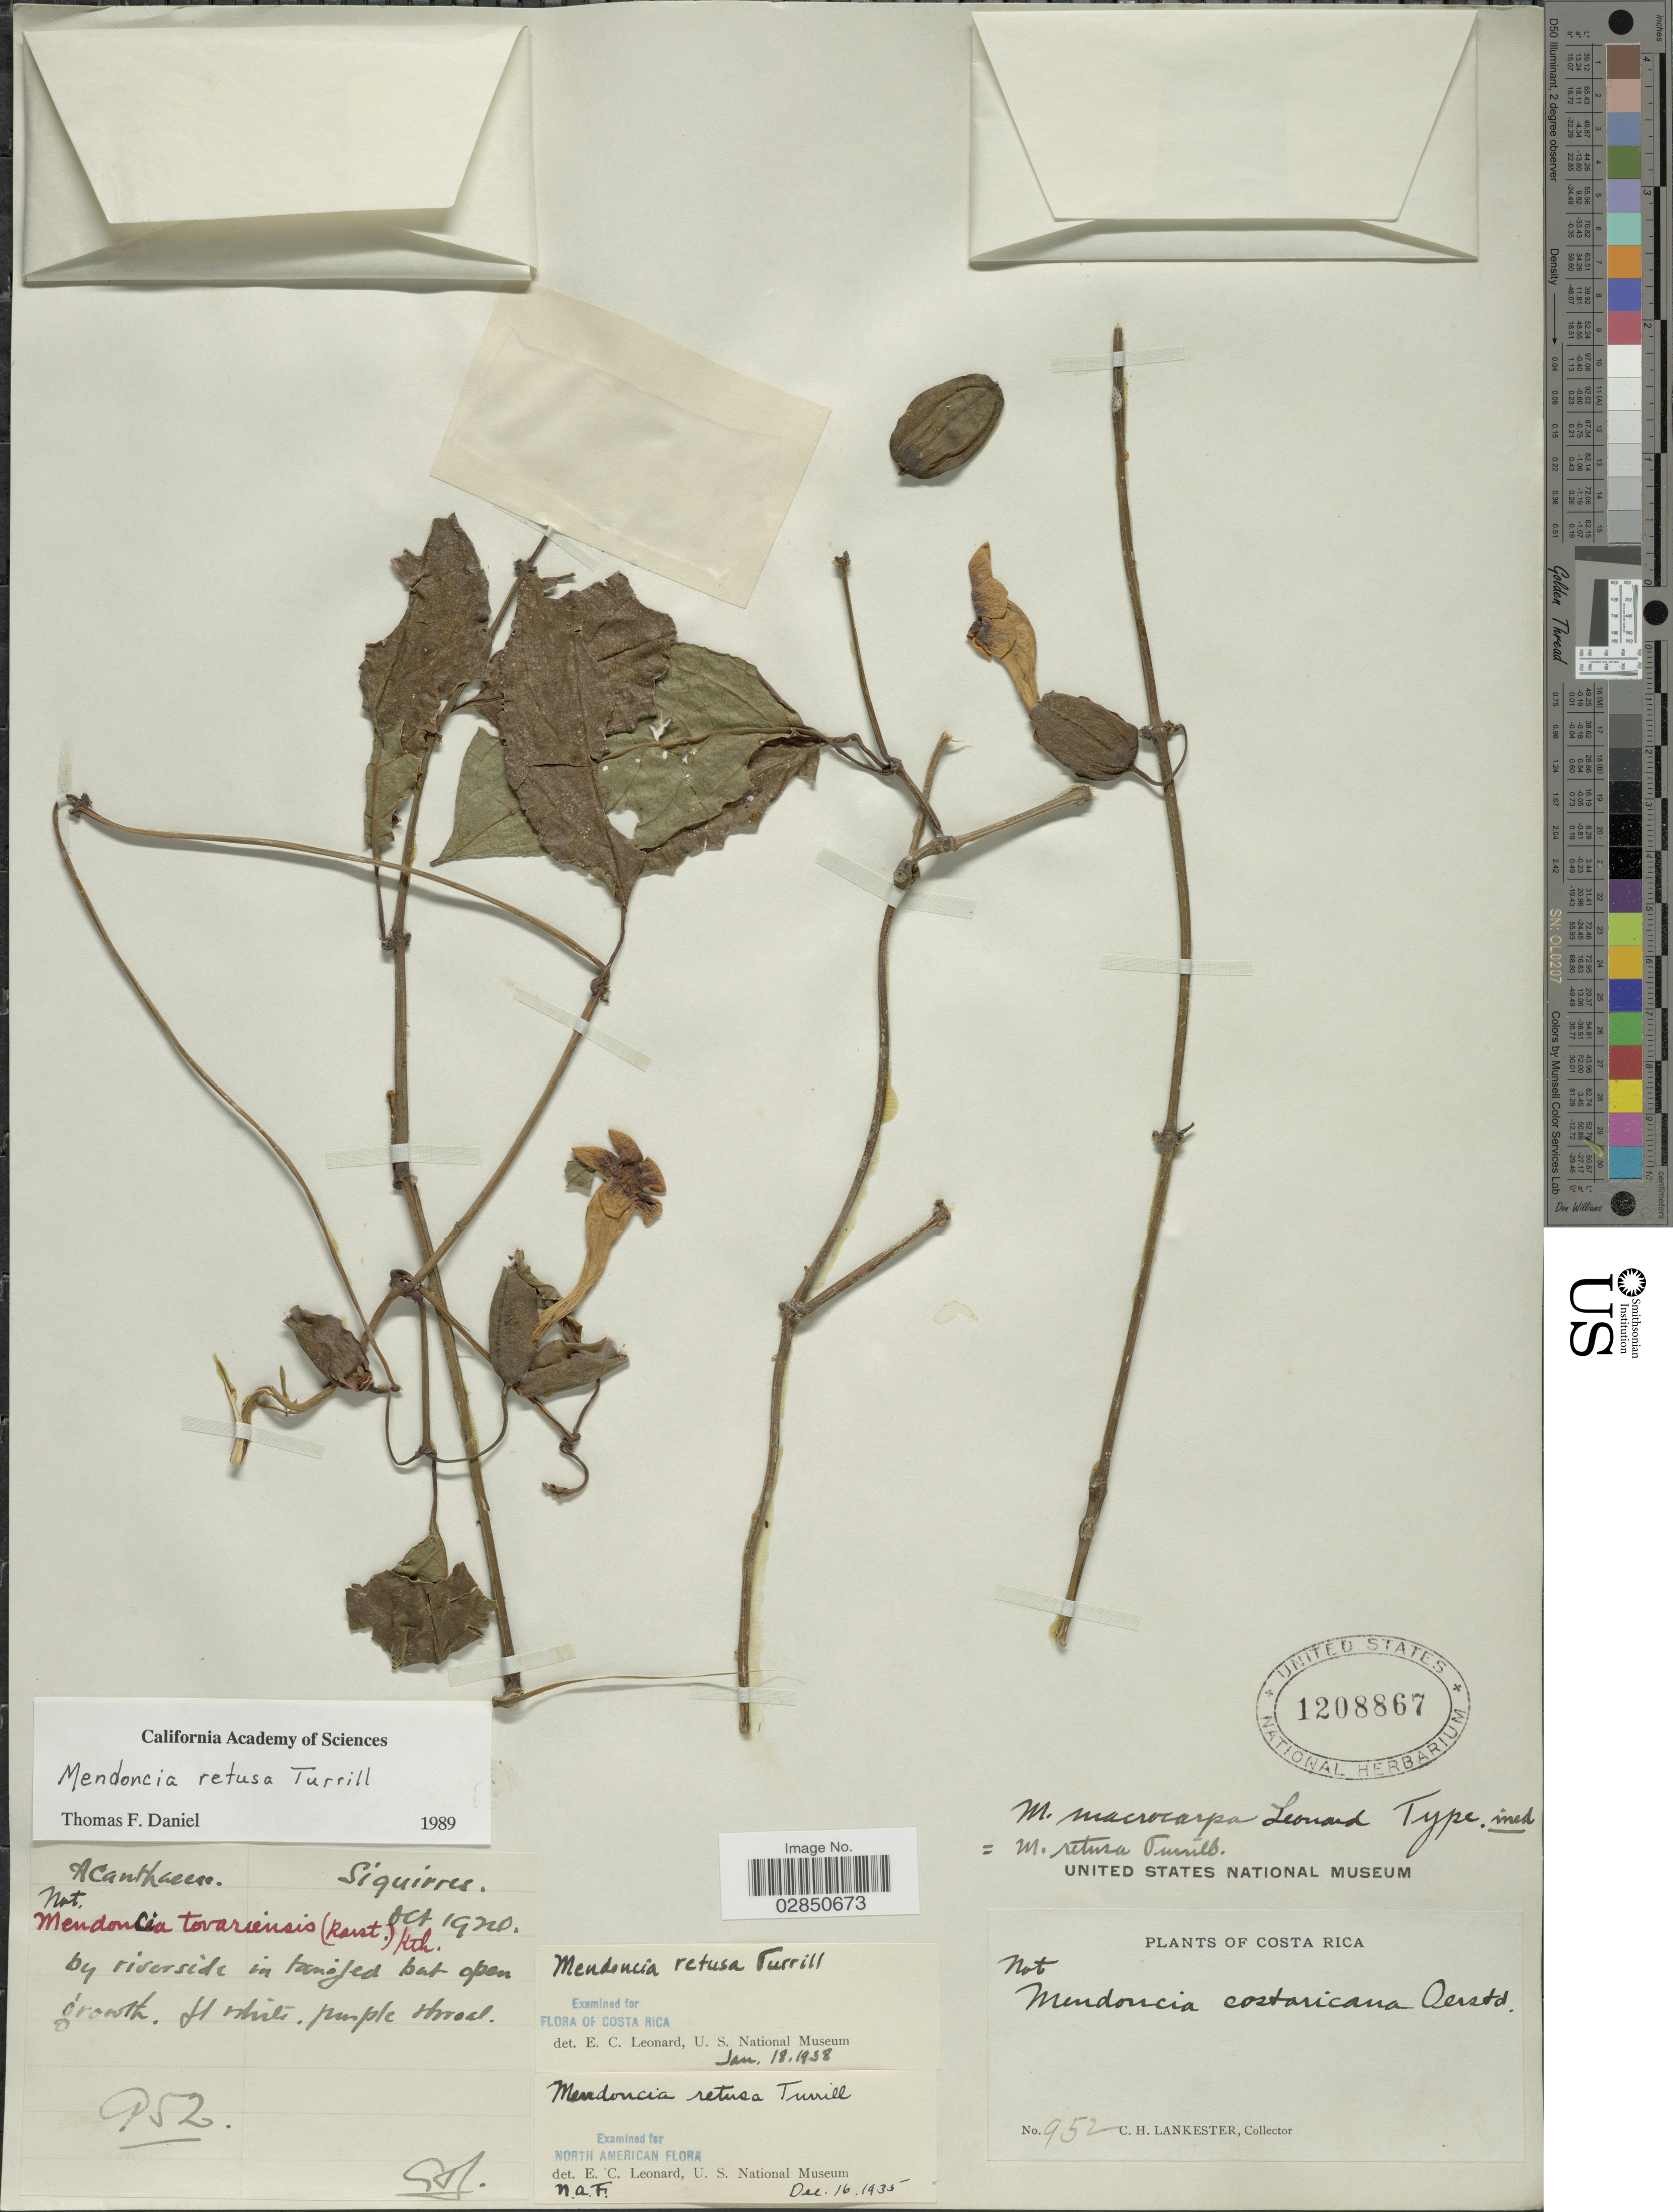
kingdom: Plantae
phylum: Tracheophyta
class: Magnoliopsida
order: Lamiales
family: Acanthaceae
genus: Mendoncia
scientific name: Mendoncia retusa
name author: Turrill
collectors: C. H. Lankester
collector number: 952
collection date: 1924-10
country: Costa Rica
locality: Siquirres, by riverside.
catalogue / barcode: US 1208867